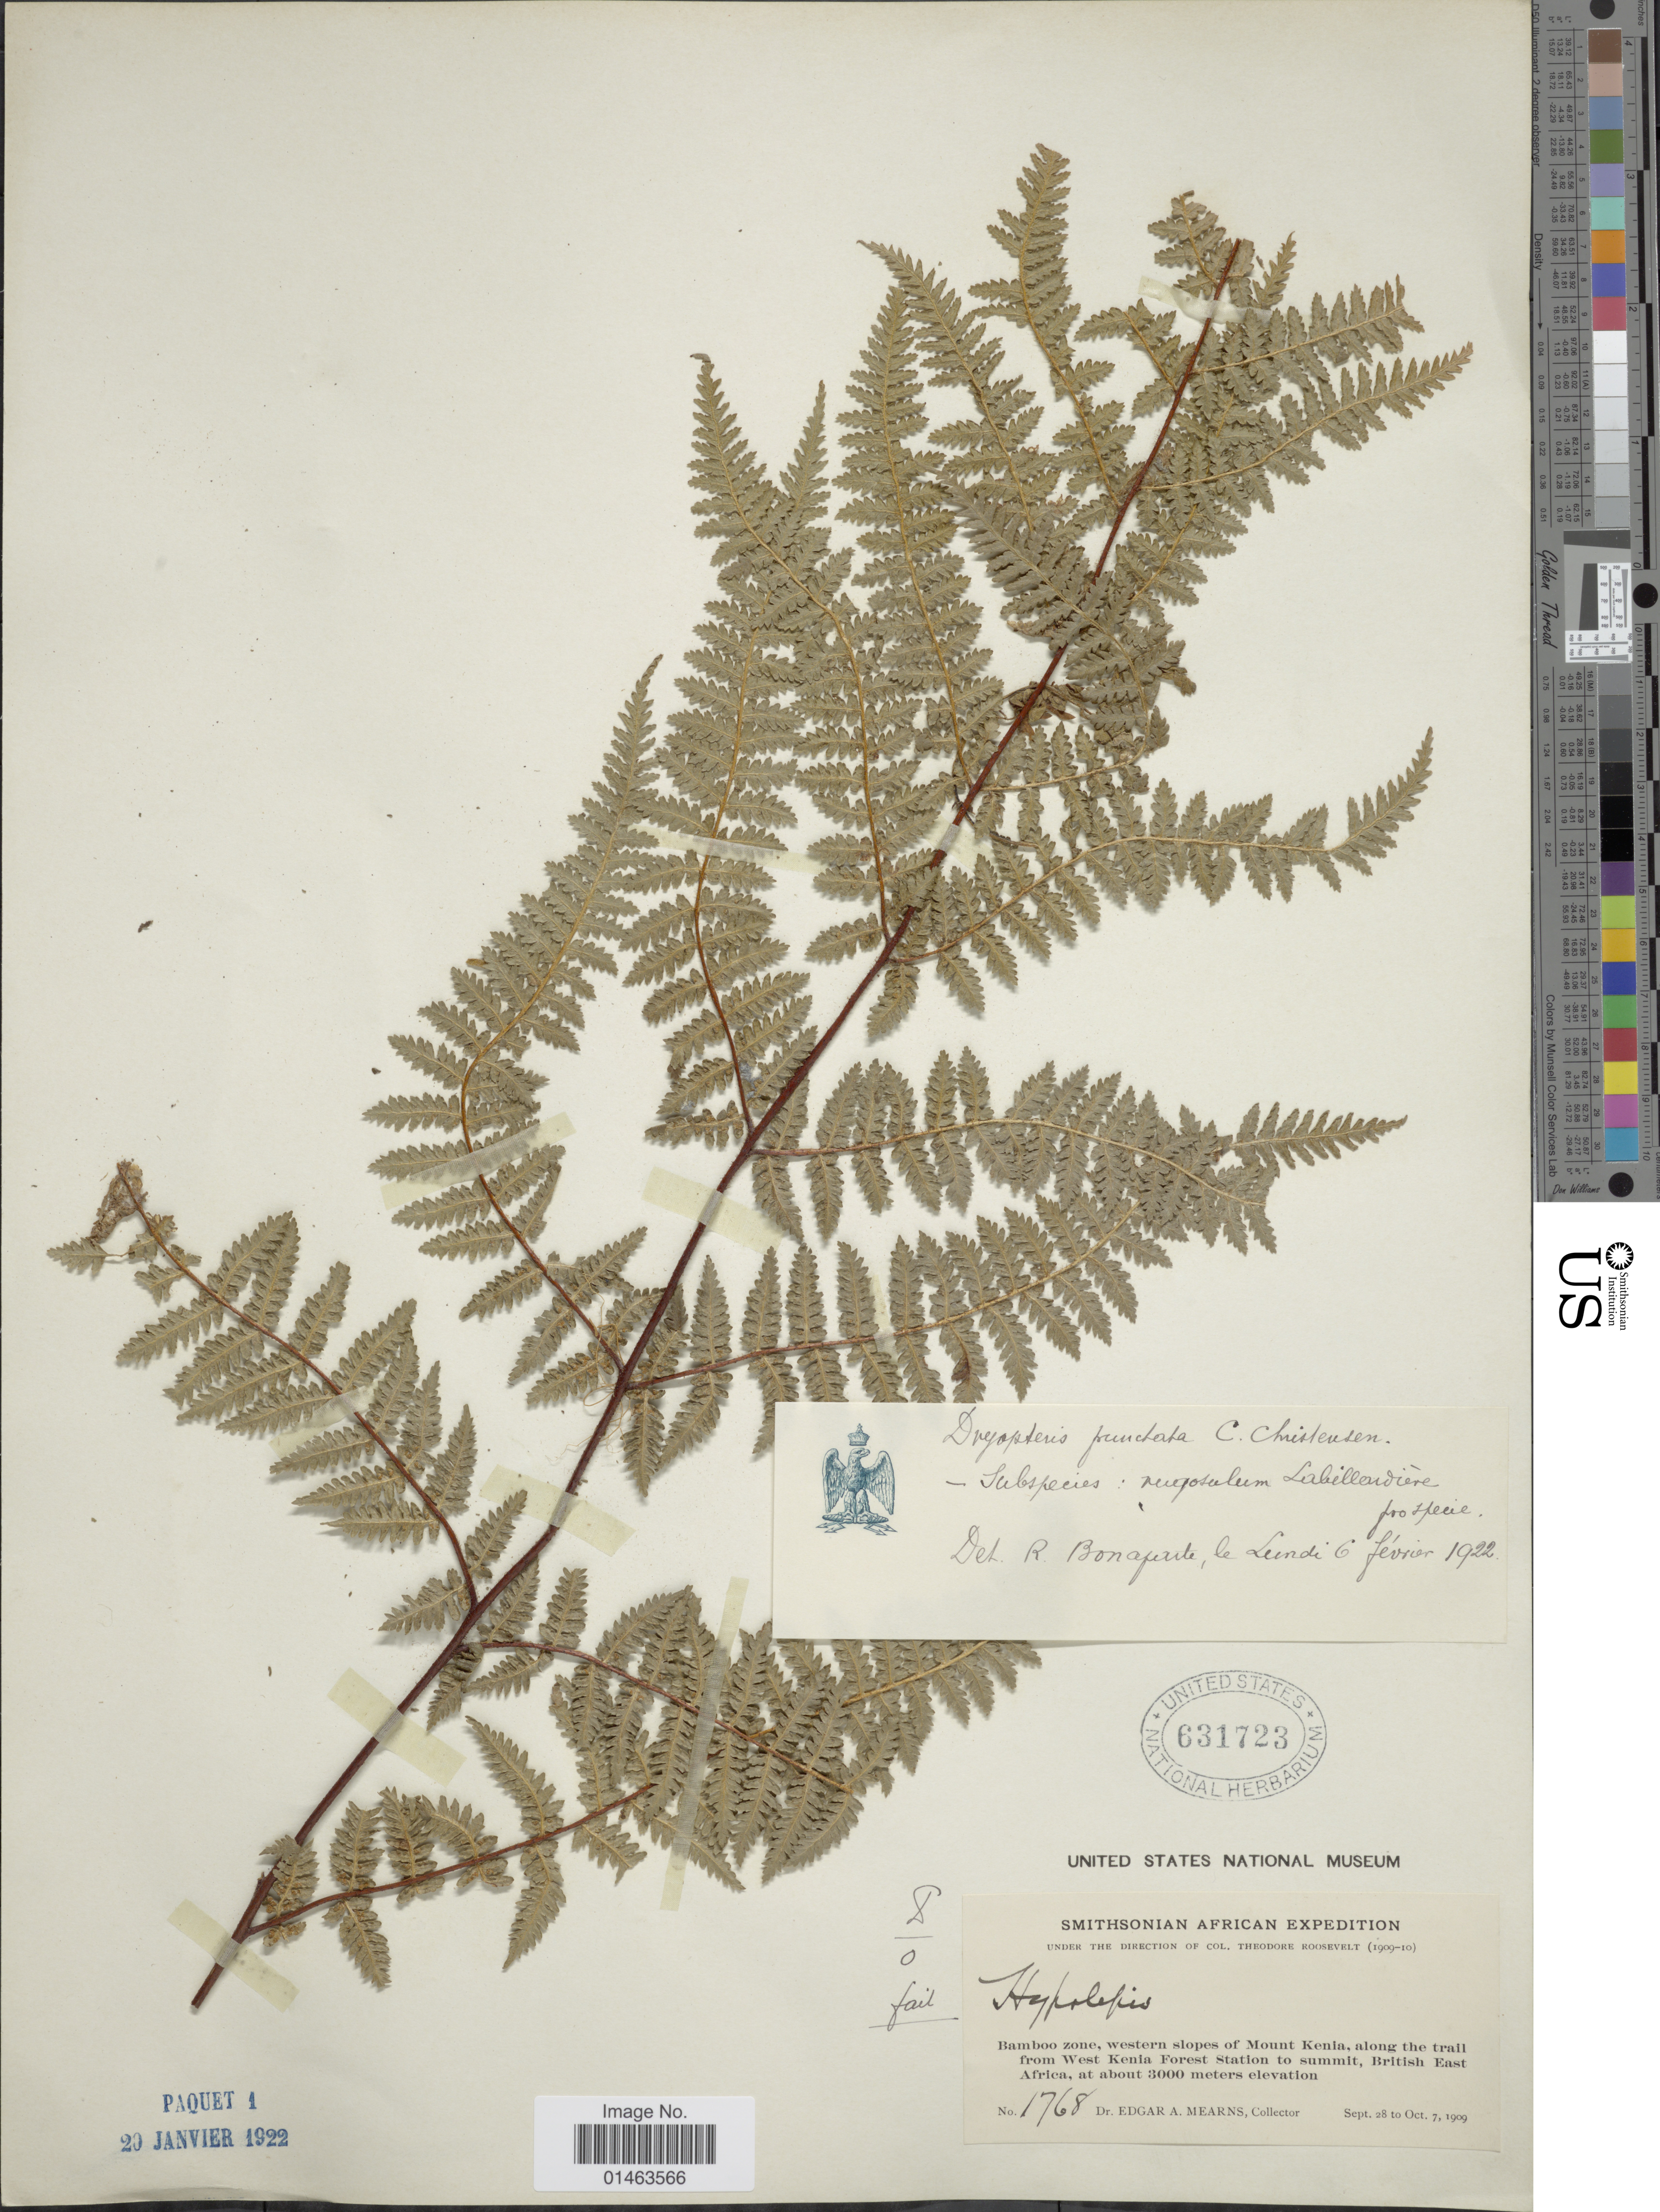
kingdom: Plantae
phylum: Tracheophyta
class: Polypodiopsida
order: Polypodiales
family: Dennstaedtiaceae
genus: Hypolepis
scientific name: Hypolepis rugosula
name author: (Labill.) J. Sm.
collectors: E. A. Mearns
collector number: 1768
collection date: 1909-09-28/1909-10-07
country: Kenya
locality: Bamboo zone, western slopes of Mount Kenia, along the trail from West Kenia Forest Station to summit., Britisch easr Africa.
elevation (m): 3000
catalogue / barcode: US 631723